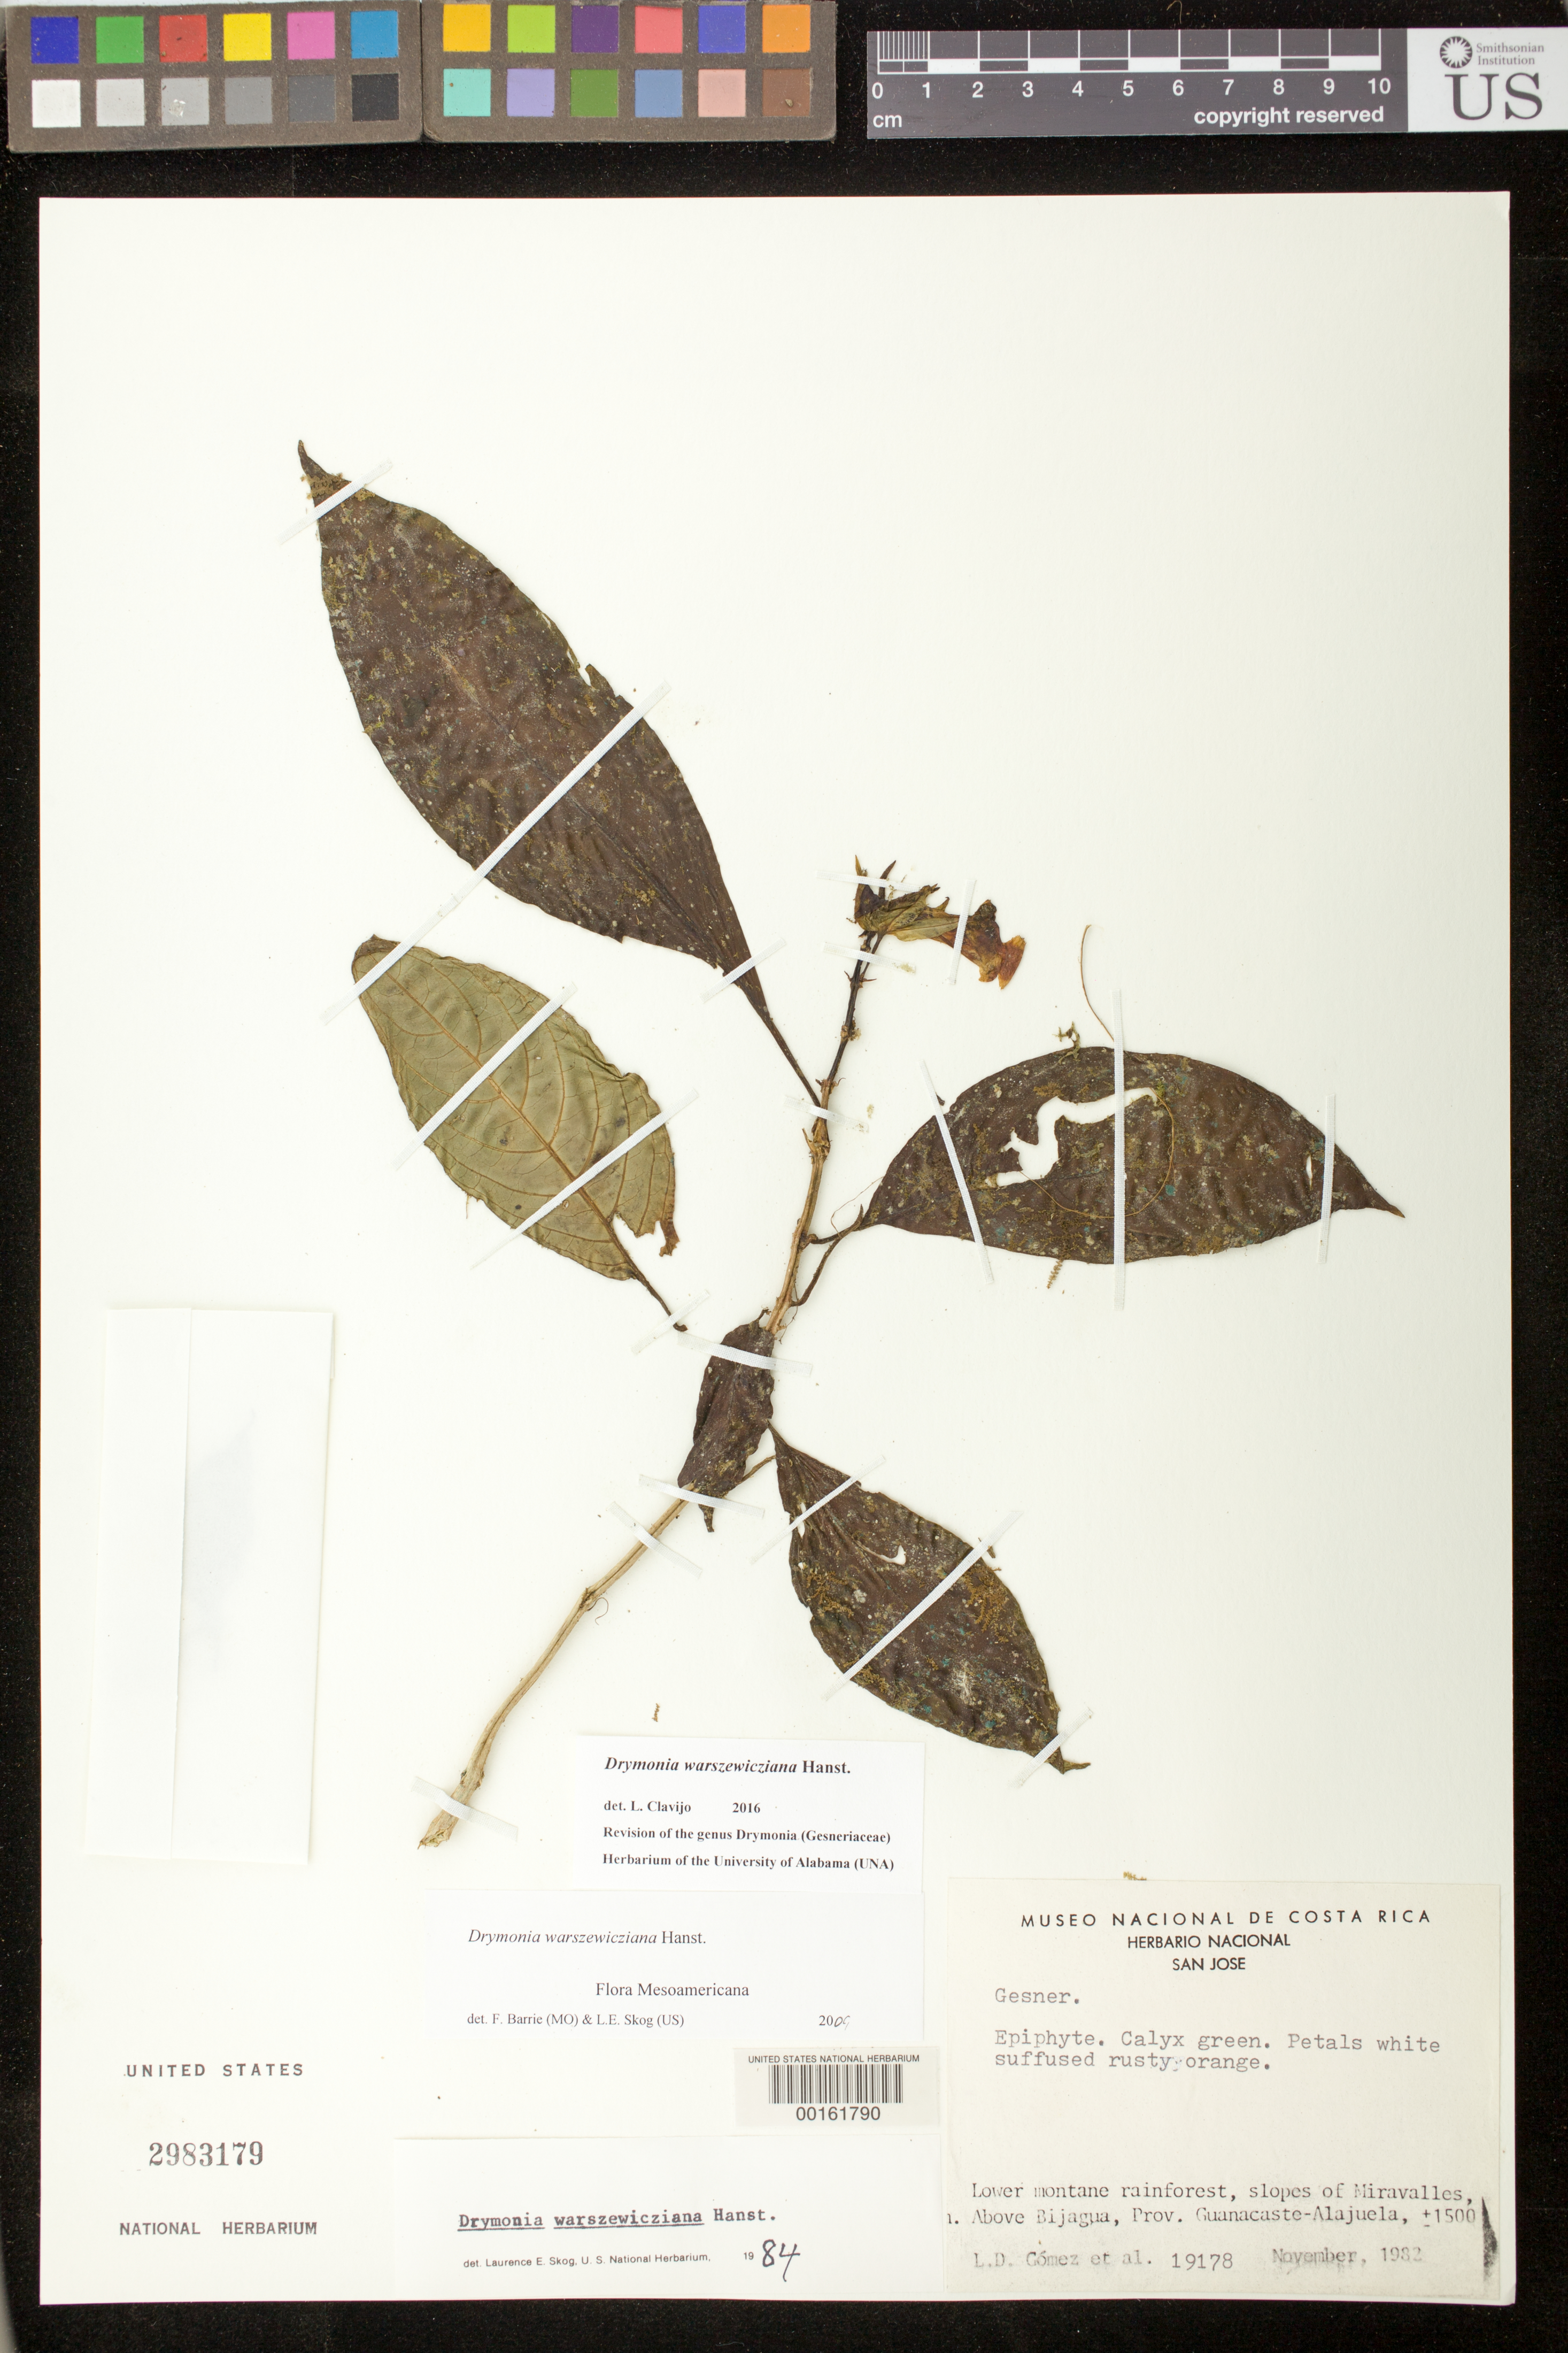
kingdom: Plantae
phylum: Tracheophyta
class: Magnoliopsida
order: Lamiales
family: Gesneriaceae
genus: Drymonia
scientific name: Drymonia warszewicziana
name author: Hanst.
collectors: L. D. Gómez & et al.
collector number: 19178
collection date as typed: Nov 1982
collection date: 1982-11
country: Costa Rica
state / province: Alajuela/Guanacaste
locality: Slopes of Miravalles, above Bijagua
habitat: Lower montane rainforest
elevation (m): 1500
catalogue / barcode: US 2983179